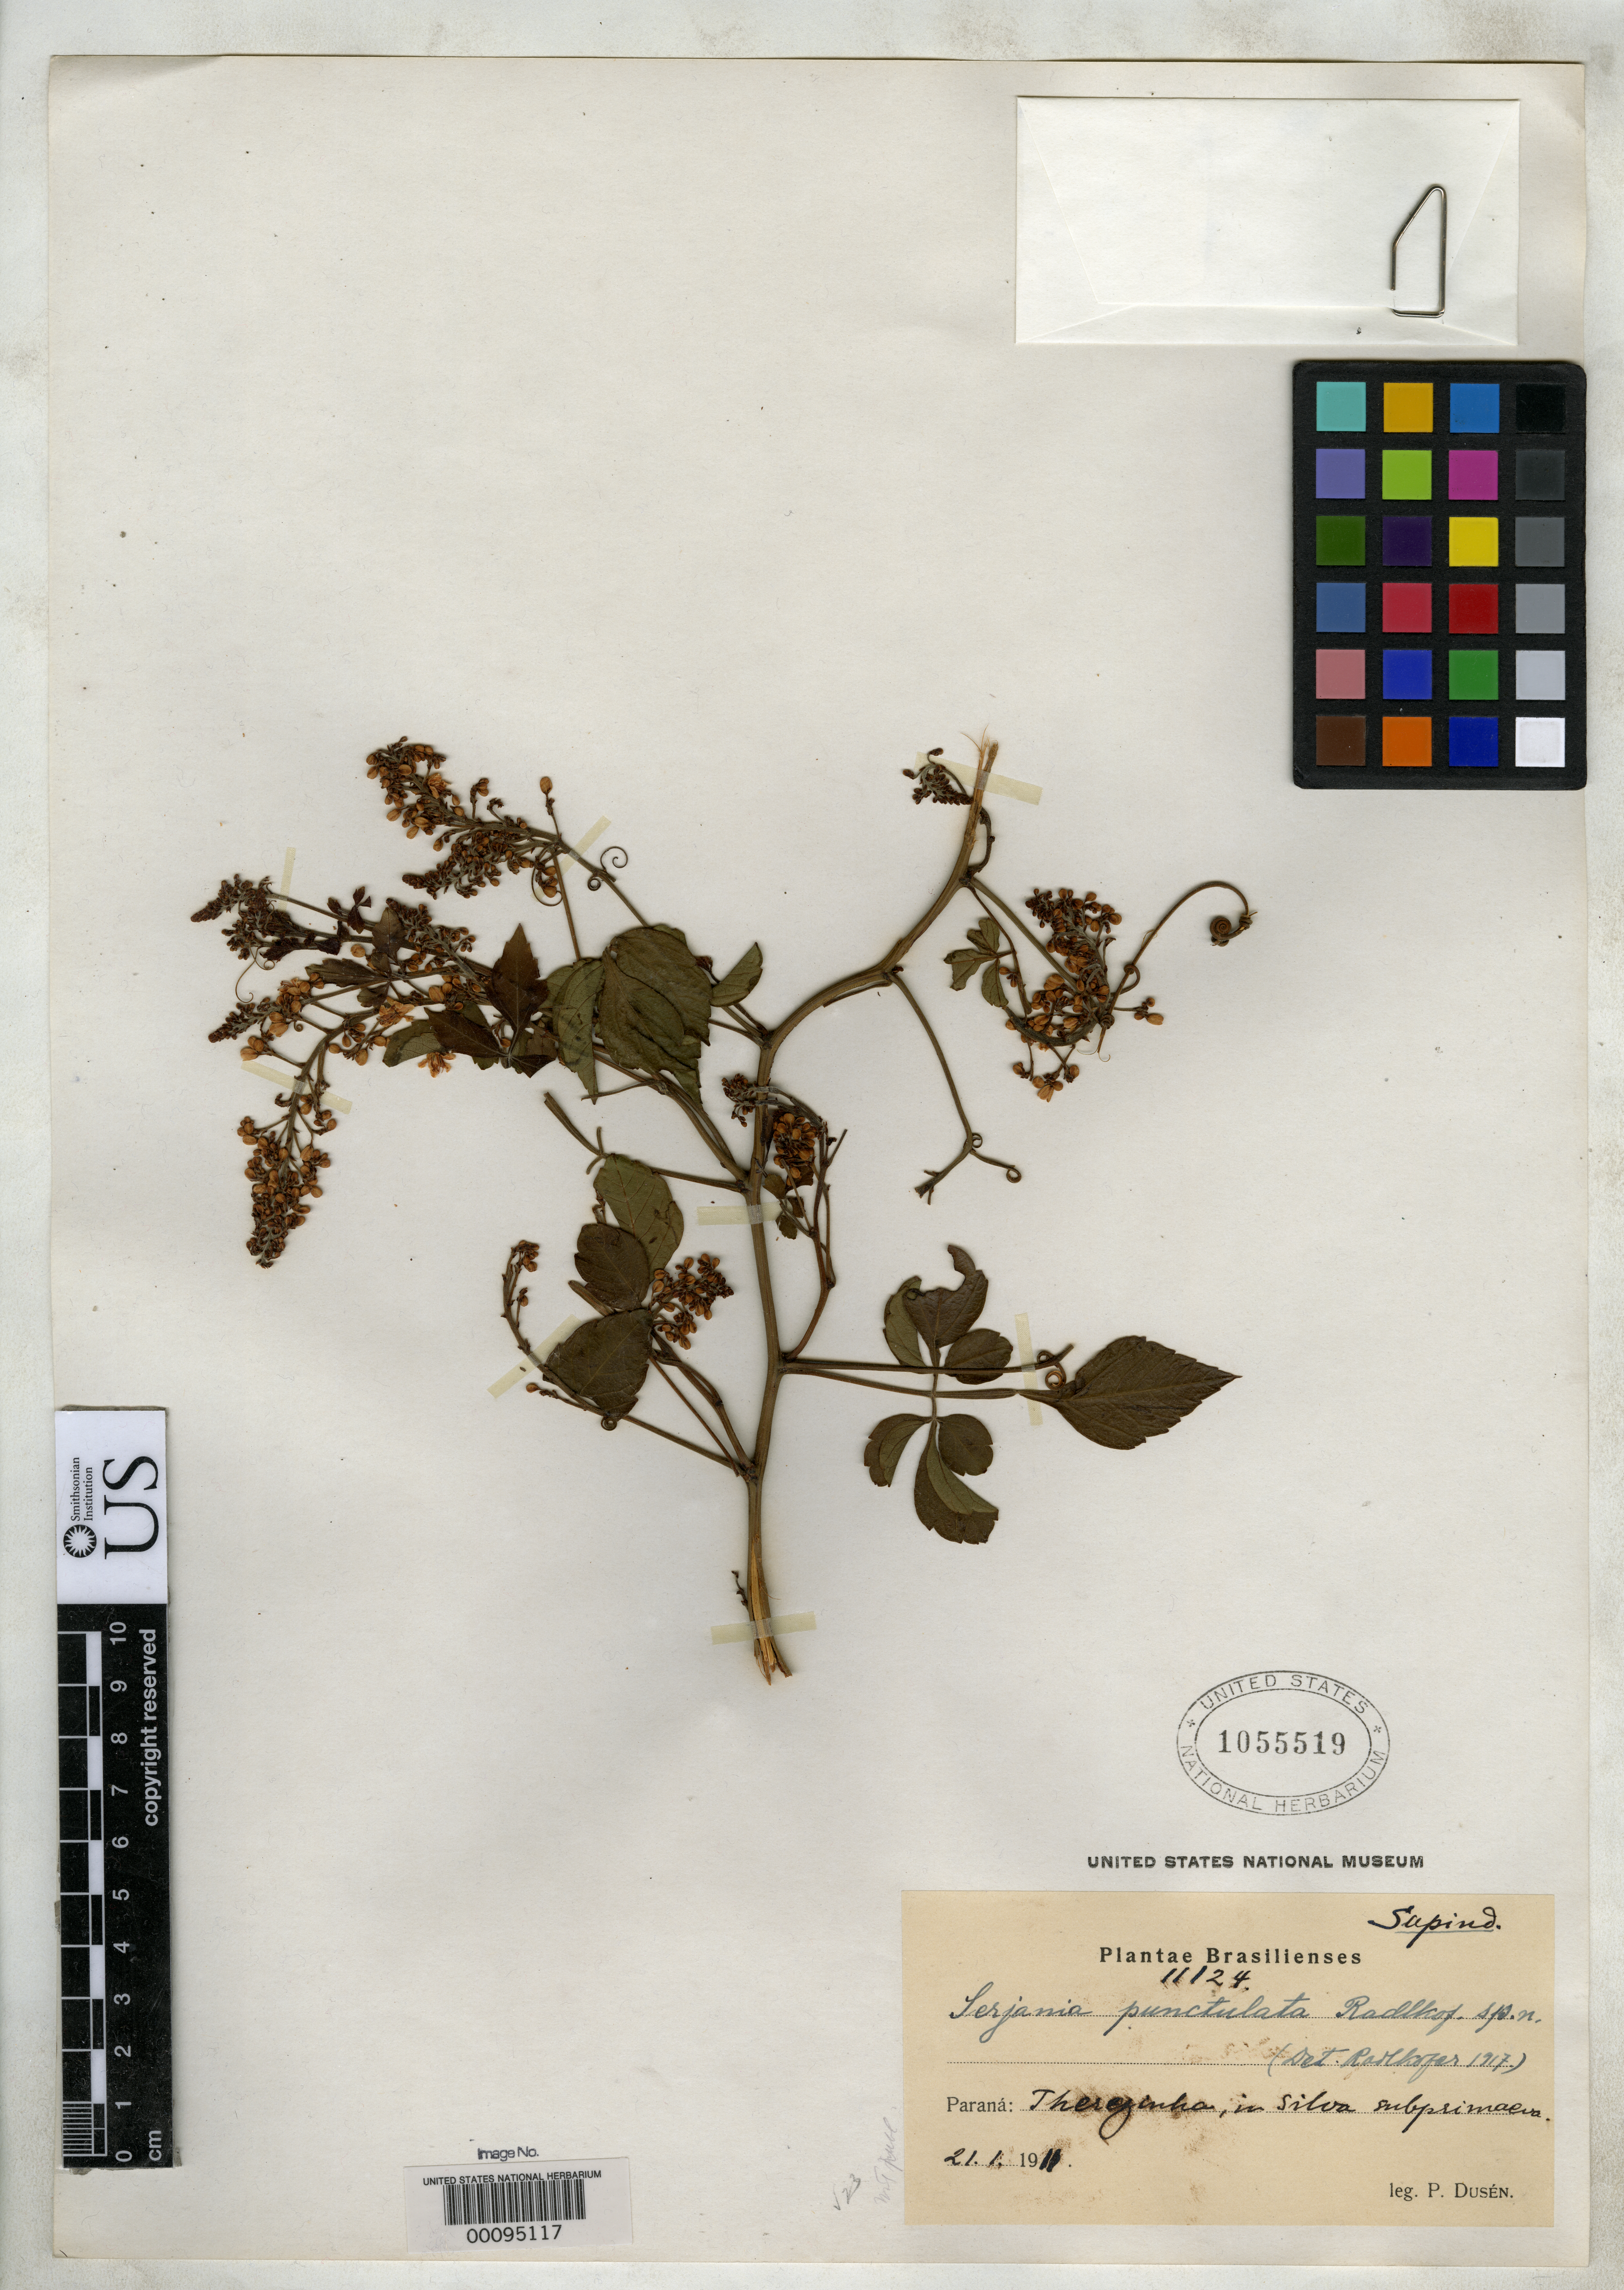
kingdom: Plantae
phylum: Tracheophyta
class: Magnoliopsida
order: Sapindales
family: Sapindaceae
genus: Serjania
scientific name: Serjania punctulata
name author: Radlk.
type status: Isotype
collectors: P. Dusén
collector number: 11124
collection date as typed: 21 Jan 1911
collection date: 1911-01-21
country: Brazil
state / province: Paraná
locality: Therezina.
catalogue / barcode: US 1055519